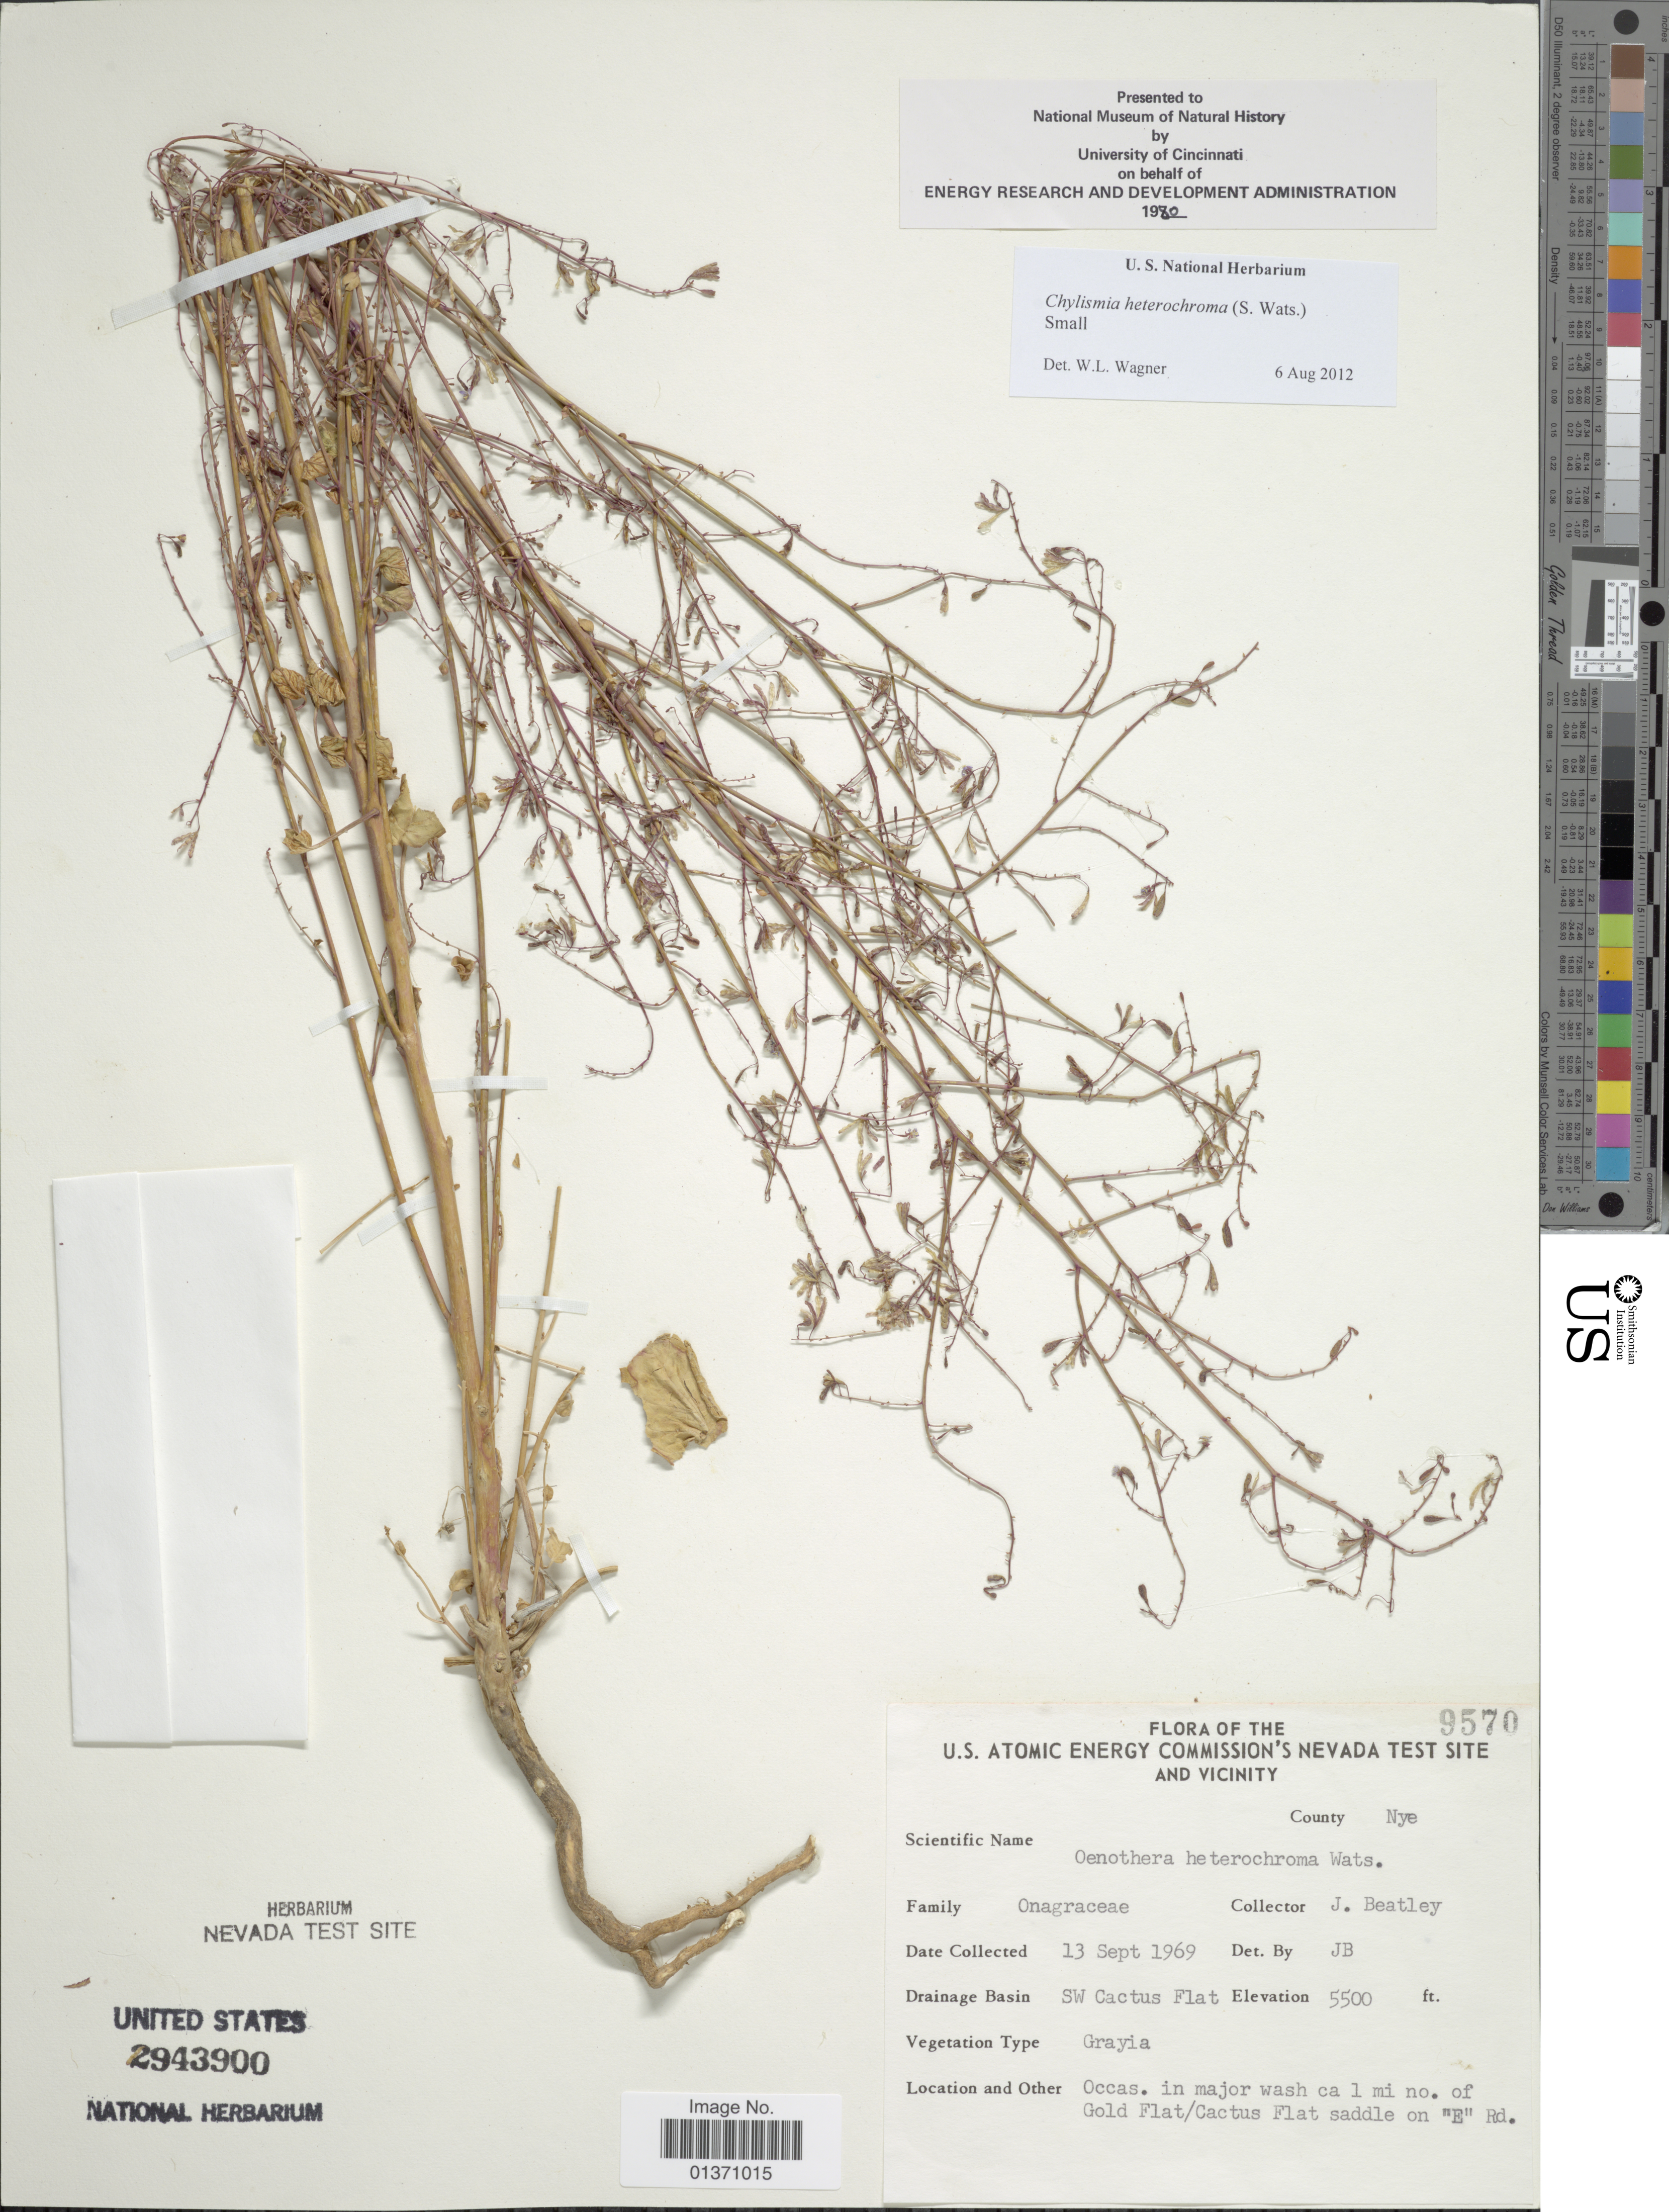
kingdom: Plantae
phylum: Tracheophyta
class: Magnoliopsida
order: Myrtales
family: Onagraceae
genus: Chylismia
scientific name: Chylismia heterochroma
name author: (S. Watson) Small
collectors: J. C. Beatley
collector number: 9570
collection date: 1969-09-13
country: United States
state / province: Nevada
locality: U. S. Atomic Energy Commission's Nevada Test Site and Vicinity, SW Cactus Flat, occas. in major wash ca 1 mi no. of Gold Flat/ Cactus Flat saddle on "E" Rd, County Nye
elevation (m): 1676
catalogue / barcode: US 2943900